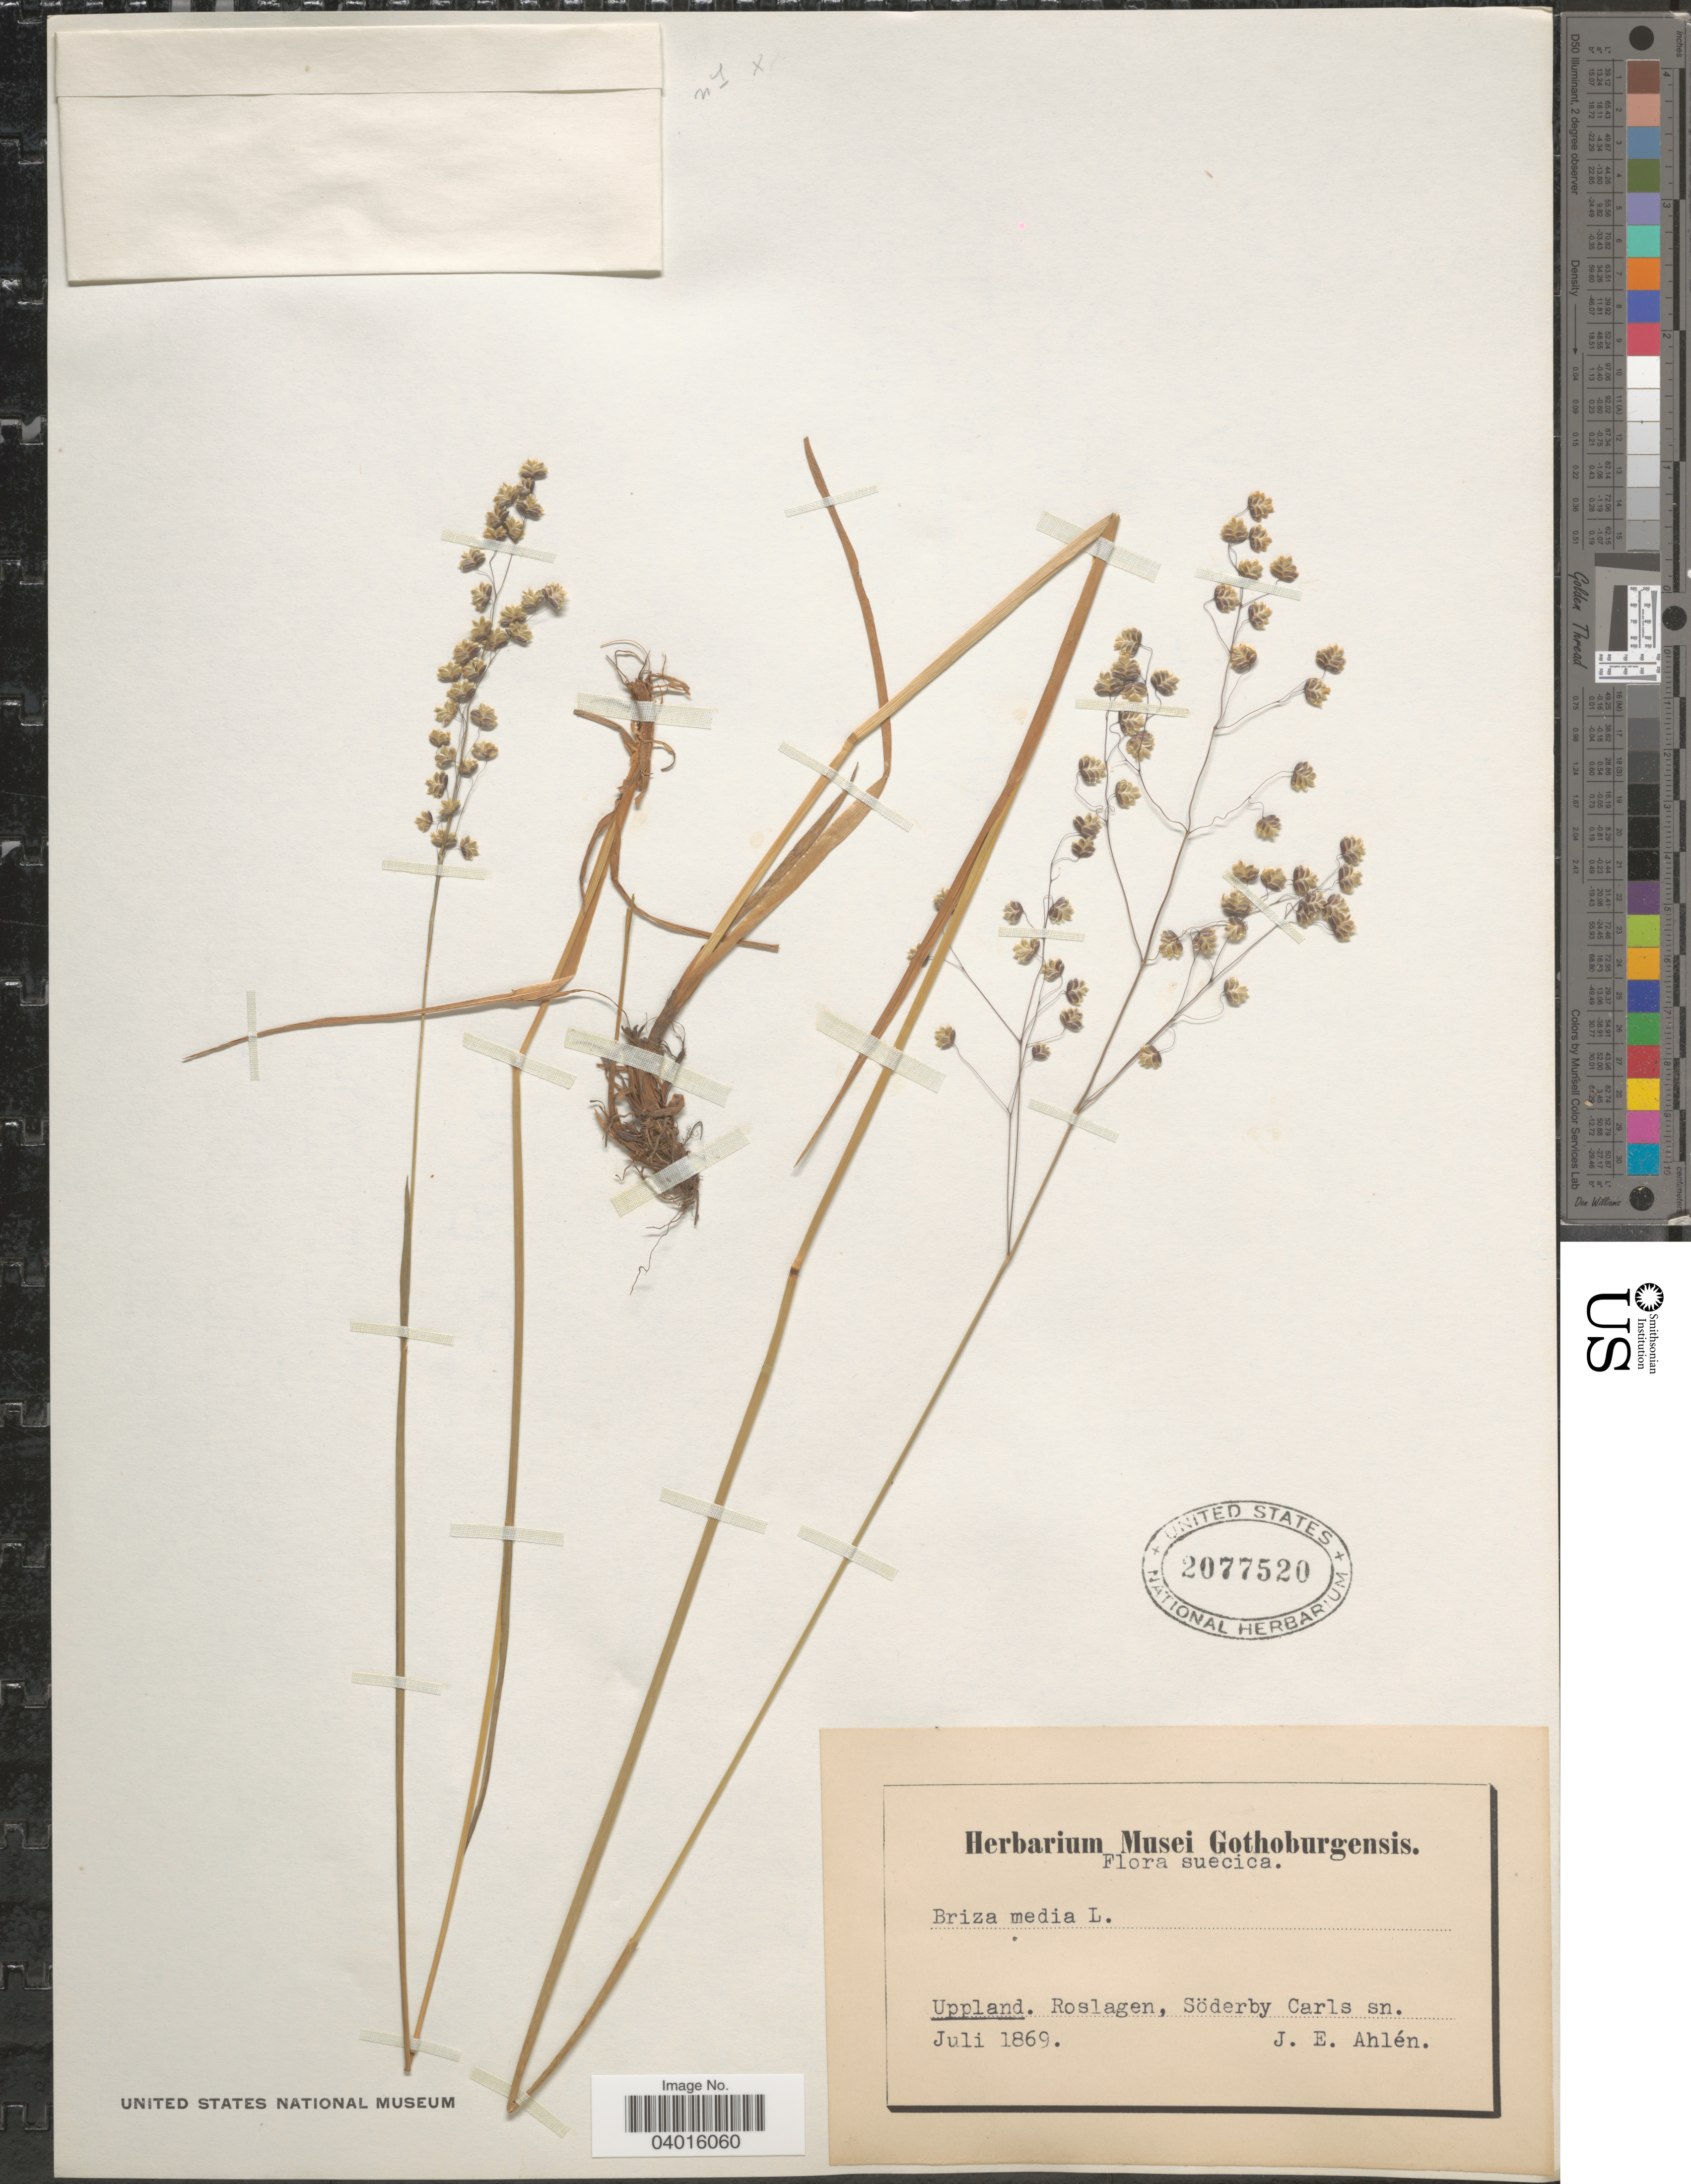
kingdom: Plantae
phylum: Tracheophyta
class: Liliopsida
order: Poales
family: Poaceae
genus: Briza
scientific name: Briza media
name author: L.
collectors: J. Ahlen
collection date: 1869-07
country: Sweden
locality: Suecica. Uppland. Roslagen, Söderby Carls sn.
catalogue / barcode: US 2077520